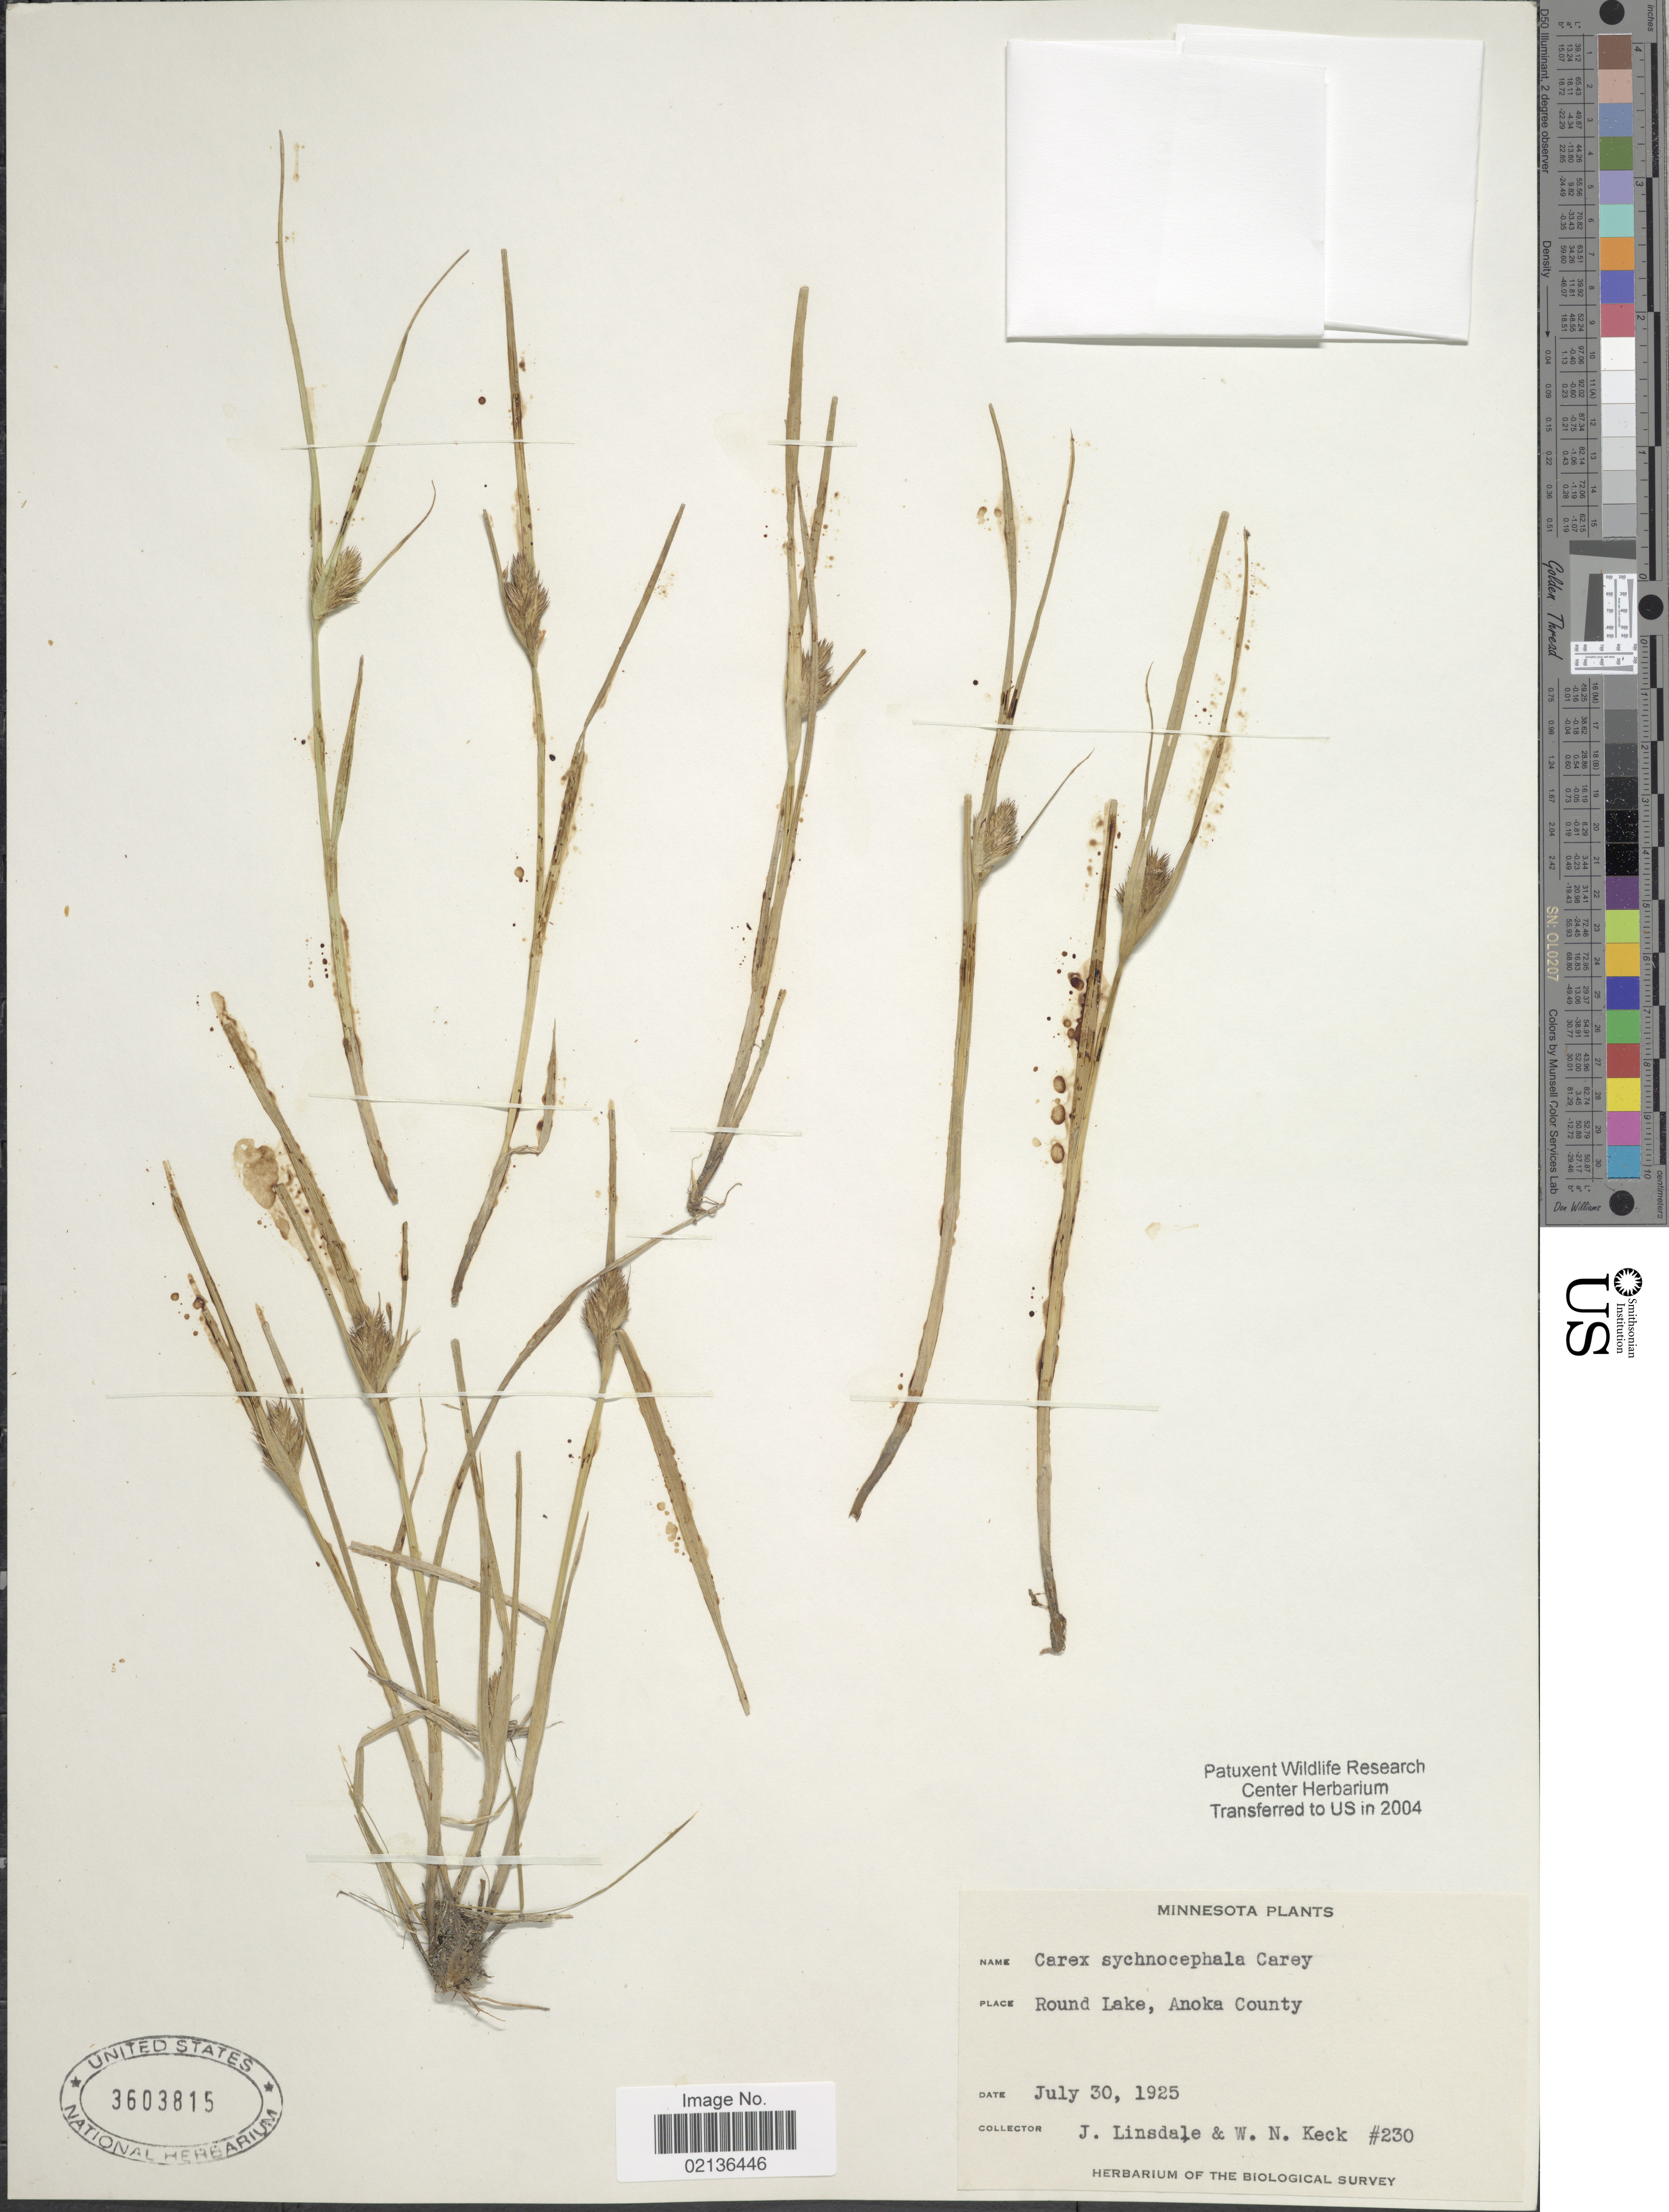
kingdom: Plantae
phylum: Tracheophyta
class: Liliopsida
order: Poales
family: Cyperaceae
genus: Carex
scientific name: Carex sychnocephala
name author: J. Carey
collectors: J. Linsdale & W. Keck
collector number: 230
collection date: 1925-07-30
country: United States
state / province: Minnesota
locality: Round Lake, Anoka County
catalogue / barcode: US 3603815